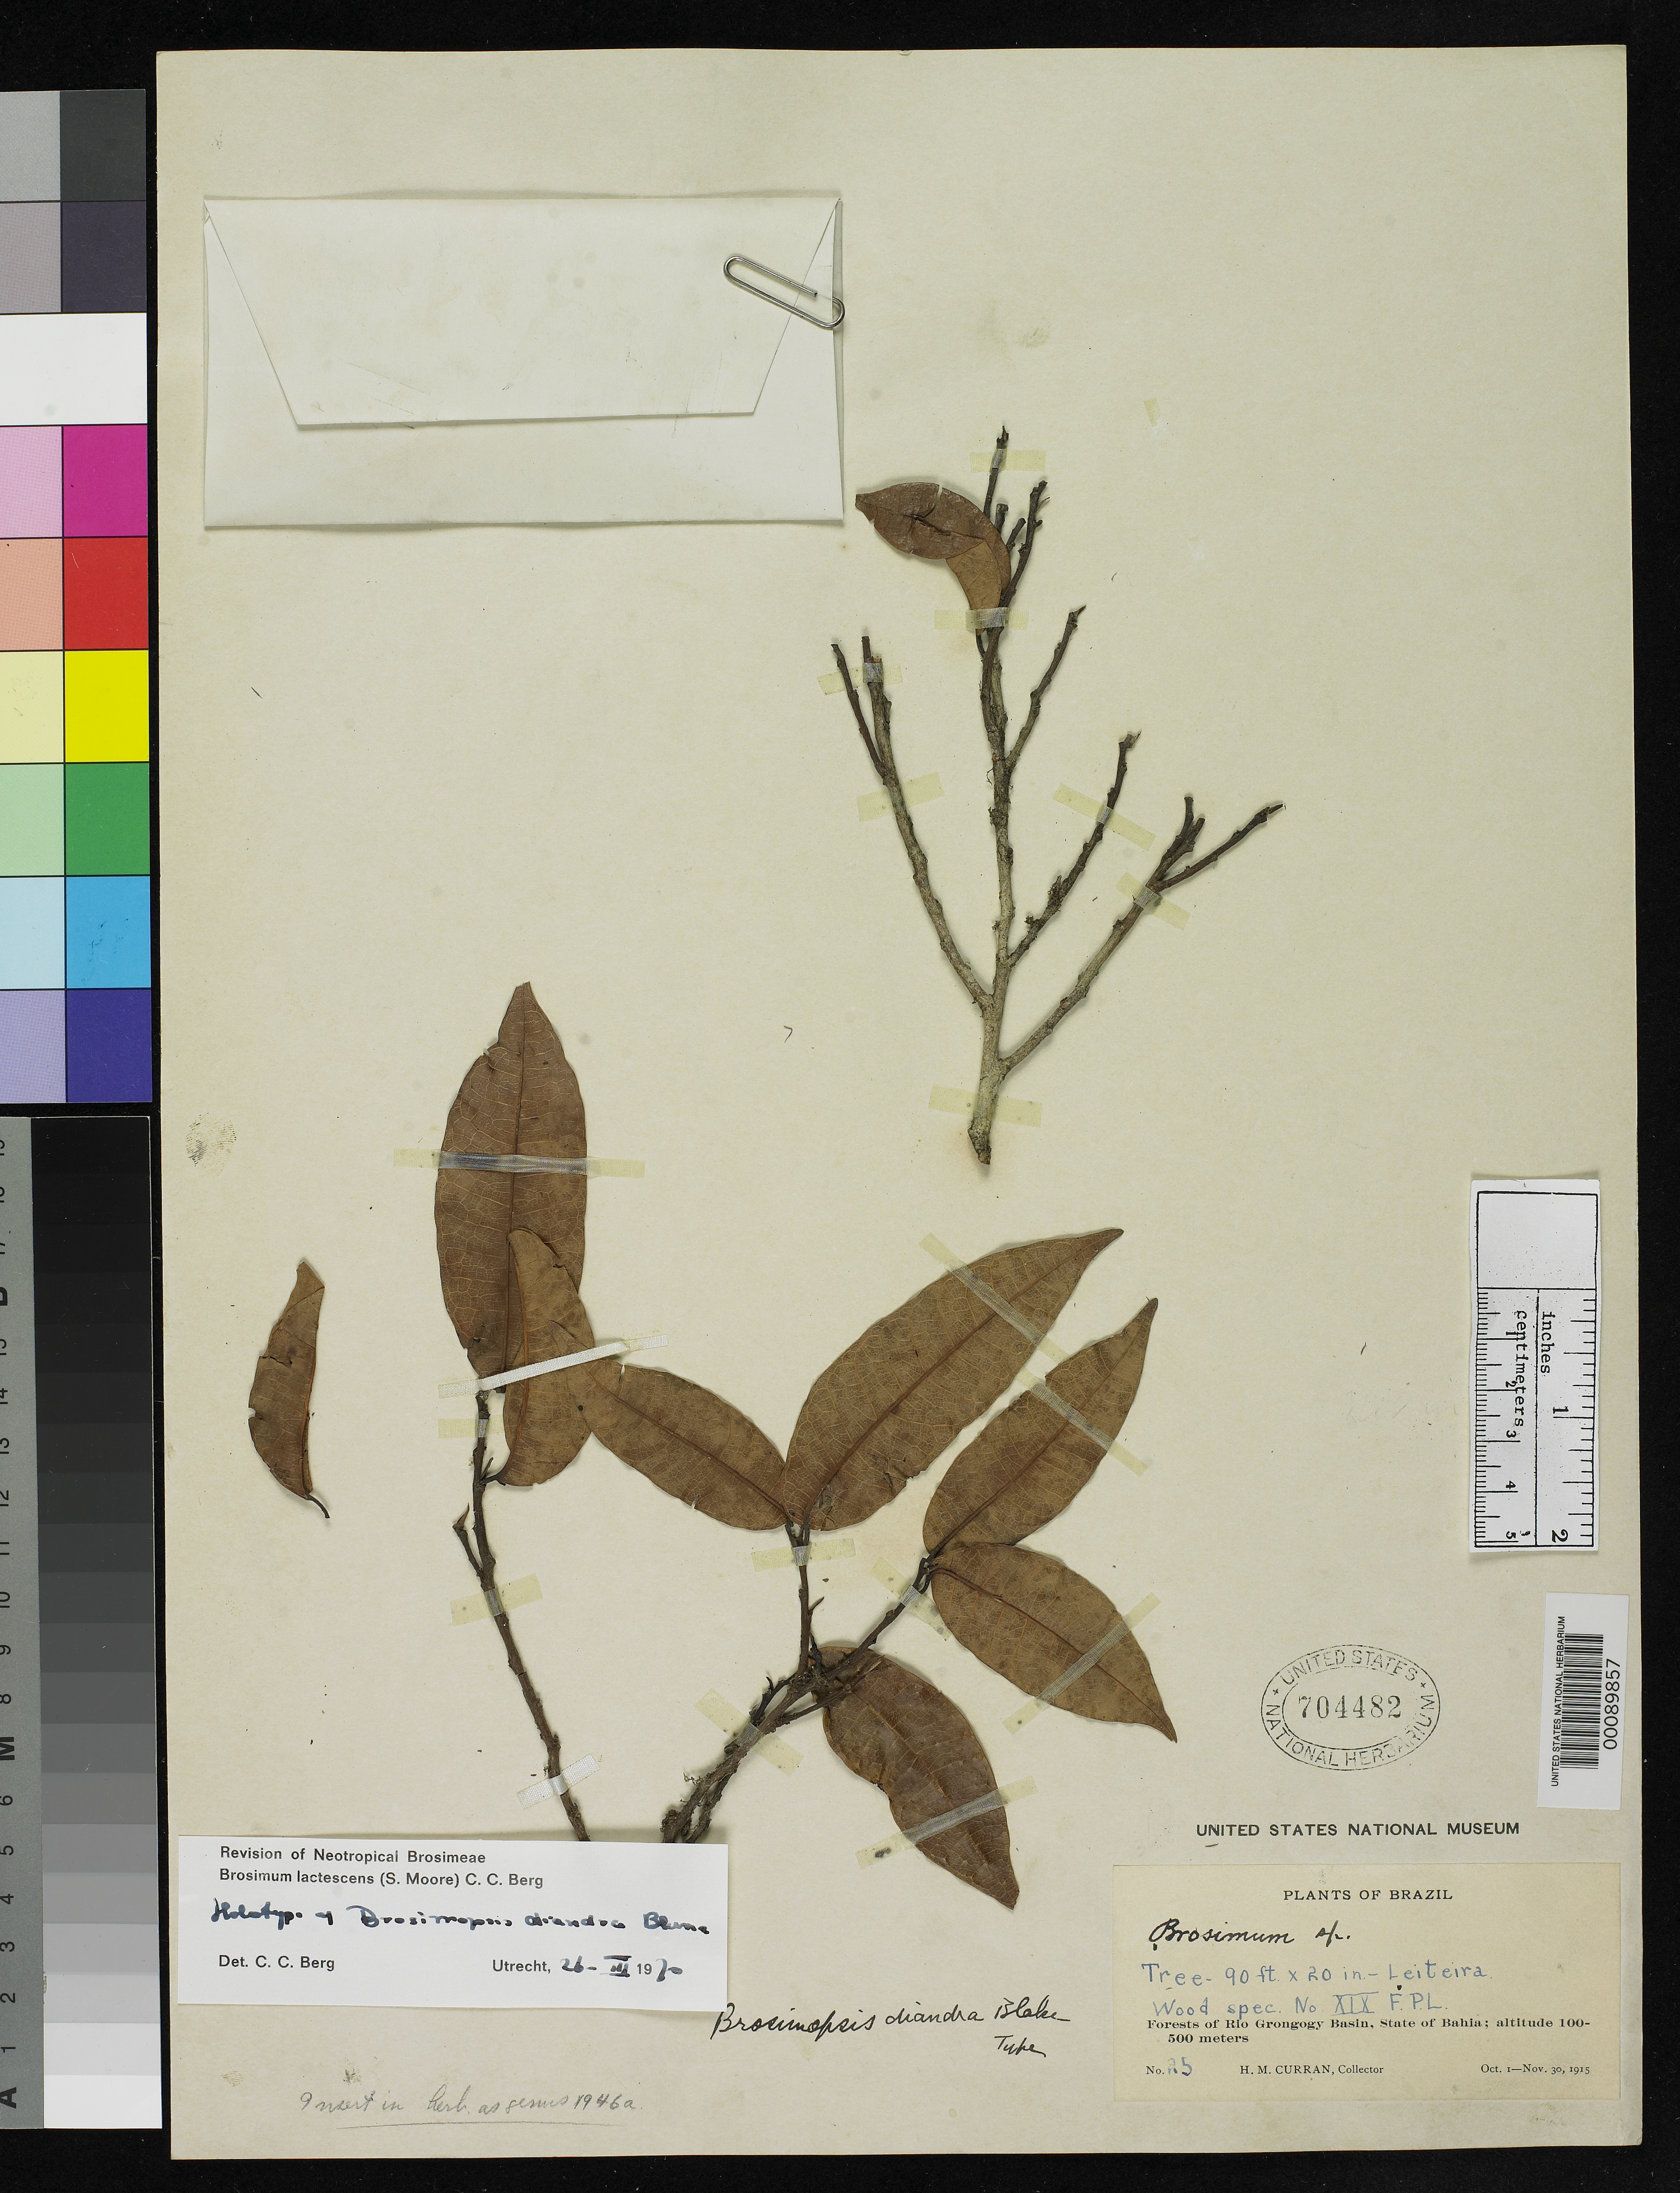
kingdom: Plantae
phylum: Tracheophyta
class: Magnoliopsida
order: Rosales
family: Moraceae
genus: Brosimopsis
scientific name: Brosimopsis diandra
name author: S.F. Blake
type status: Holotype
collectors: H. M. Curran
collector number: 25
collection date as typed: Oct 1915 to -- Nov 1915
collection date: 1915-10/1915-11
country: Brazil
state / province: Bahia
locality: Rio Grongogy.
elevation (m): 100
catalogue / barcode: US 704482